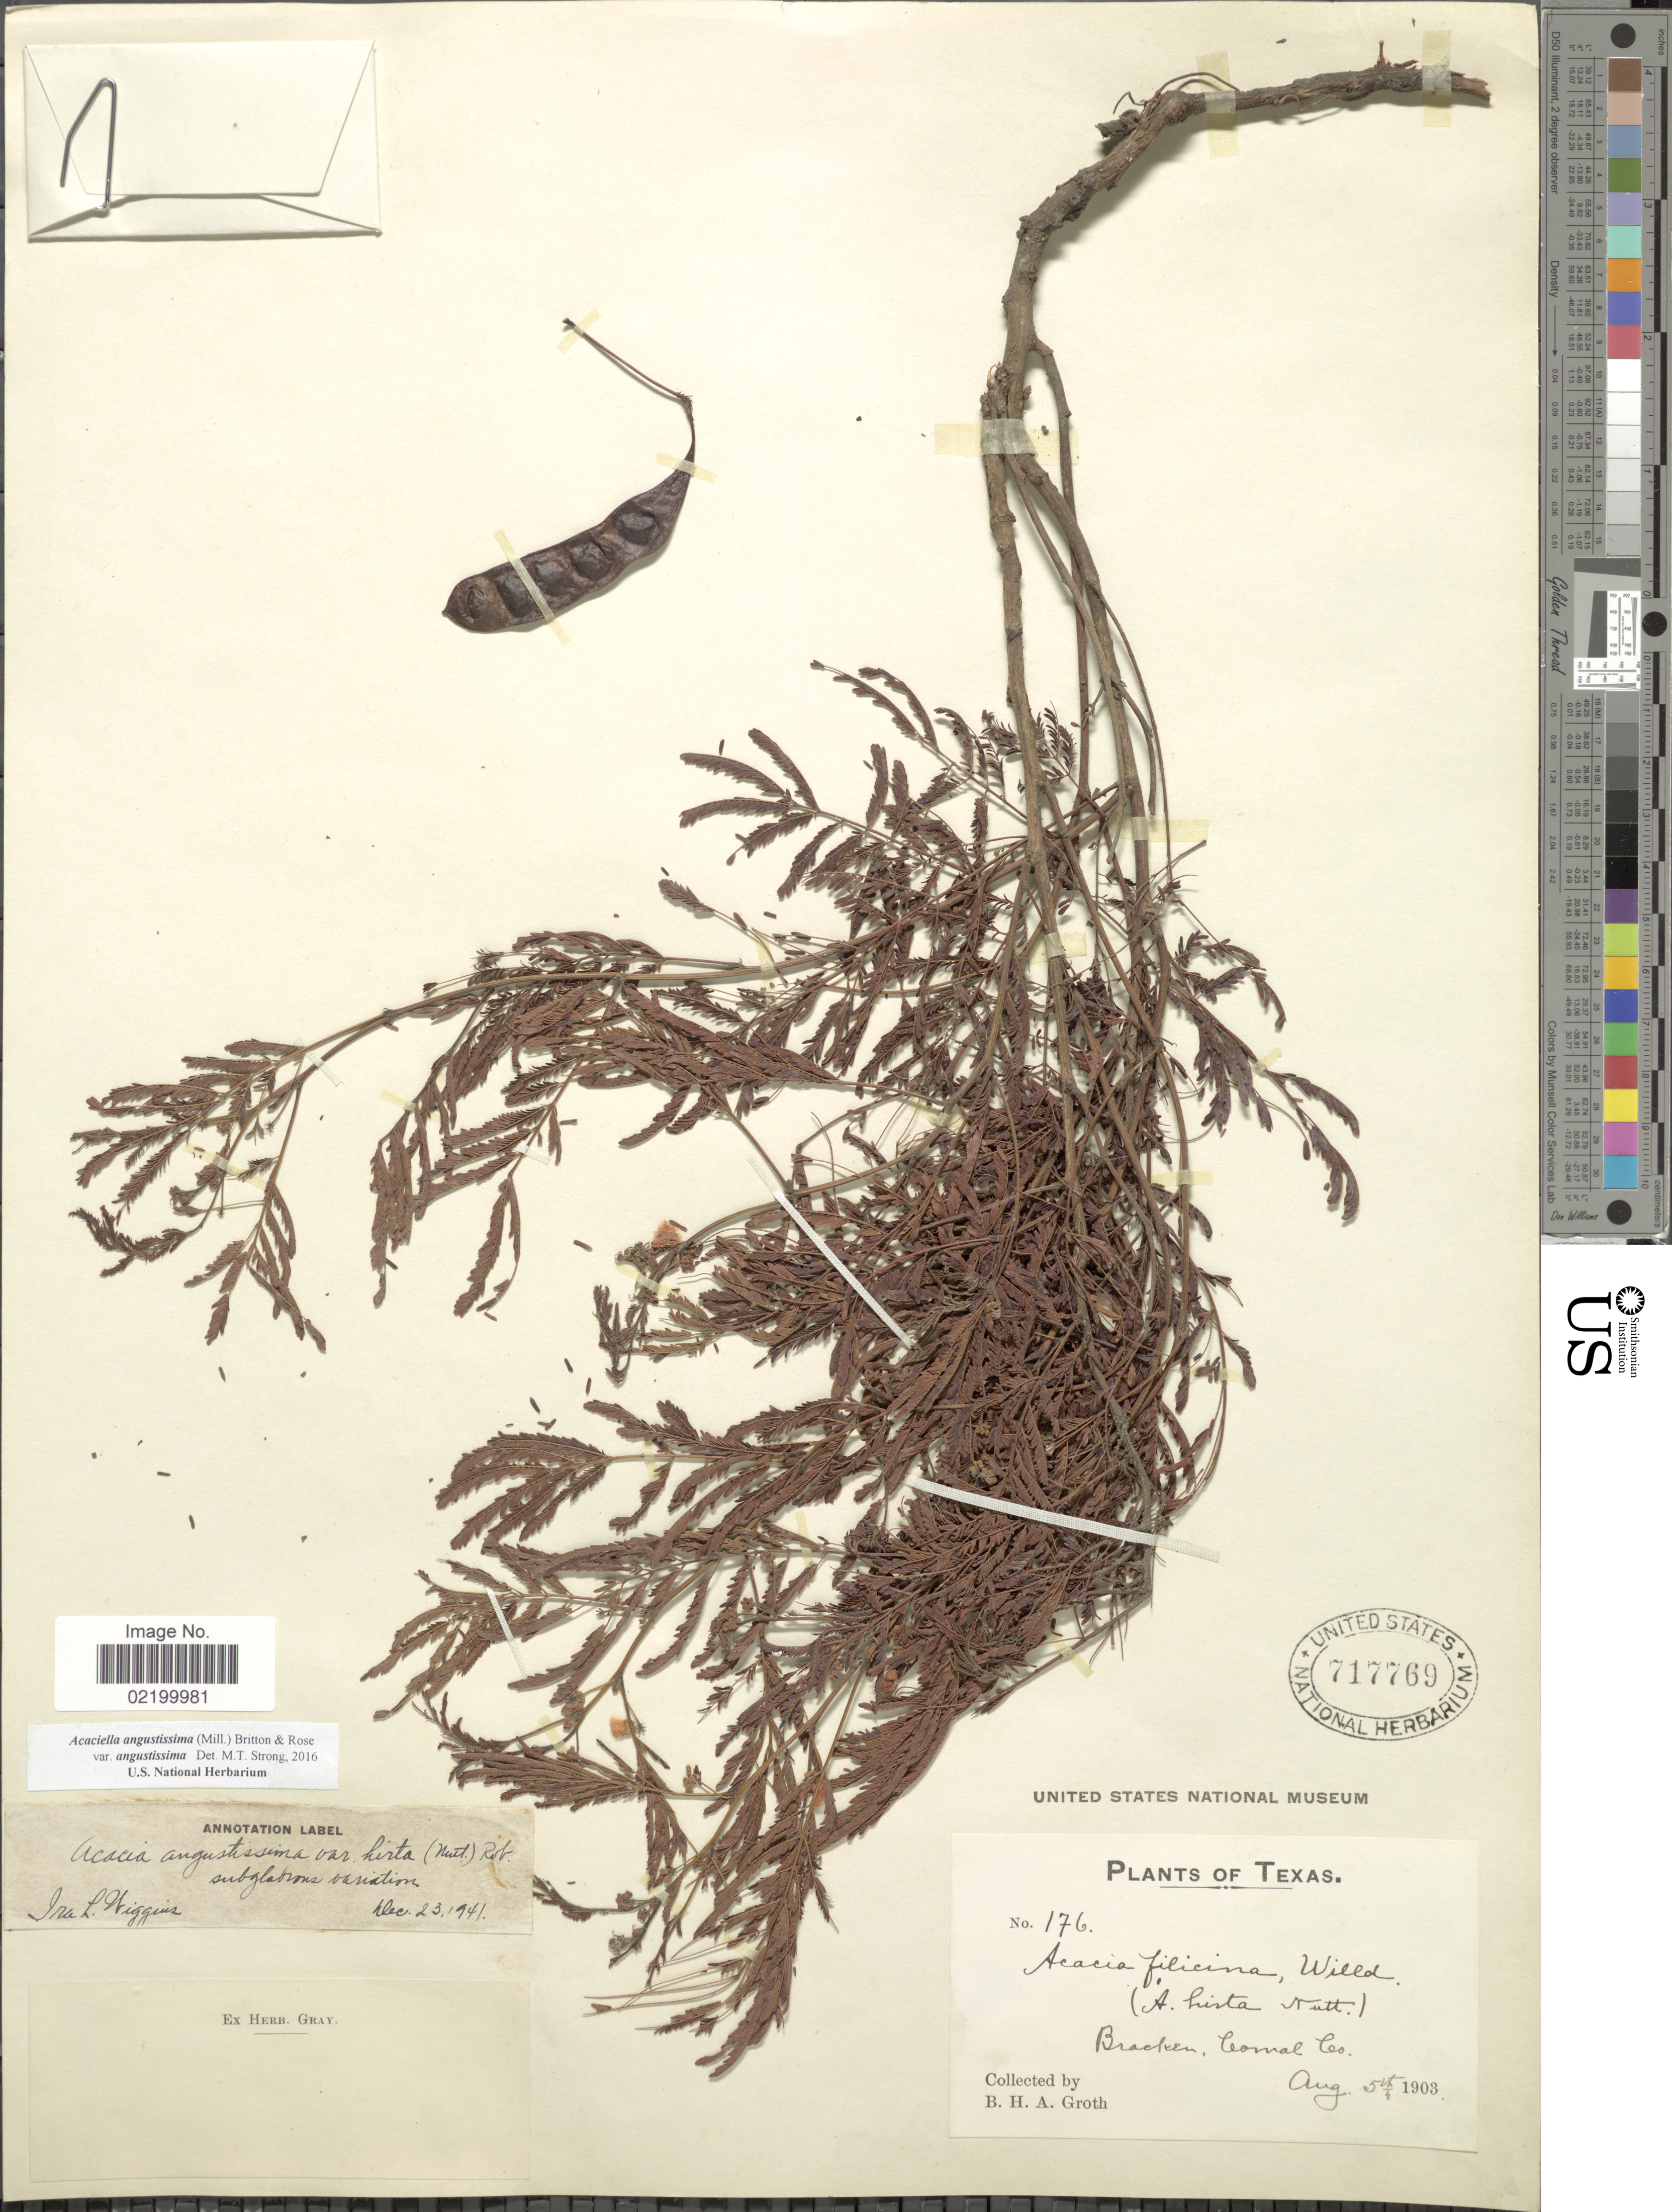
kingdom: Plantae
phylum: Tracheophyta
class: Magnoliopsida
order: Fabales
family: Fabaceae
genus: Acaciella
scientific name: Acaciella angustissima var. angustissima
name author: (Mill.) Britton & Rose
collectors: B. Groth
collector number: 176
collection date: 1903-08-05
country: United States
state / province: Texas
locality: Bracken, Comal Co.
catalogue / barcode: US 717769